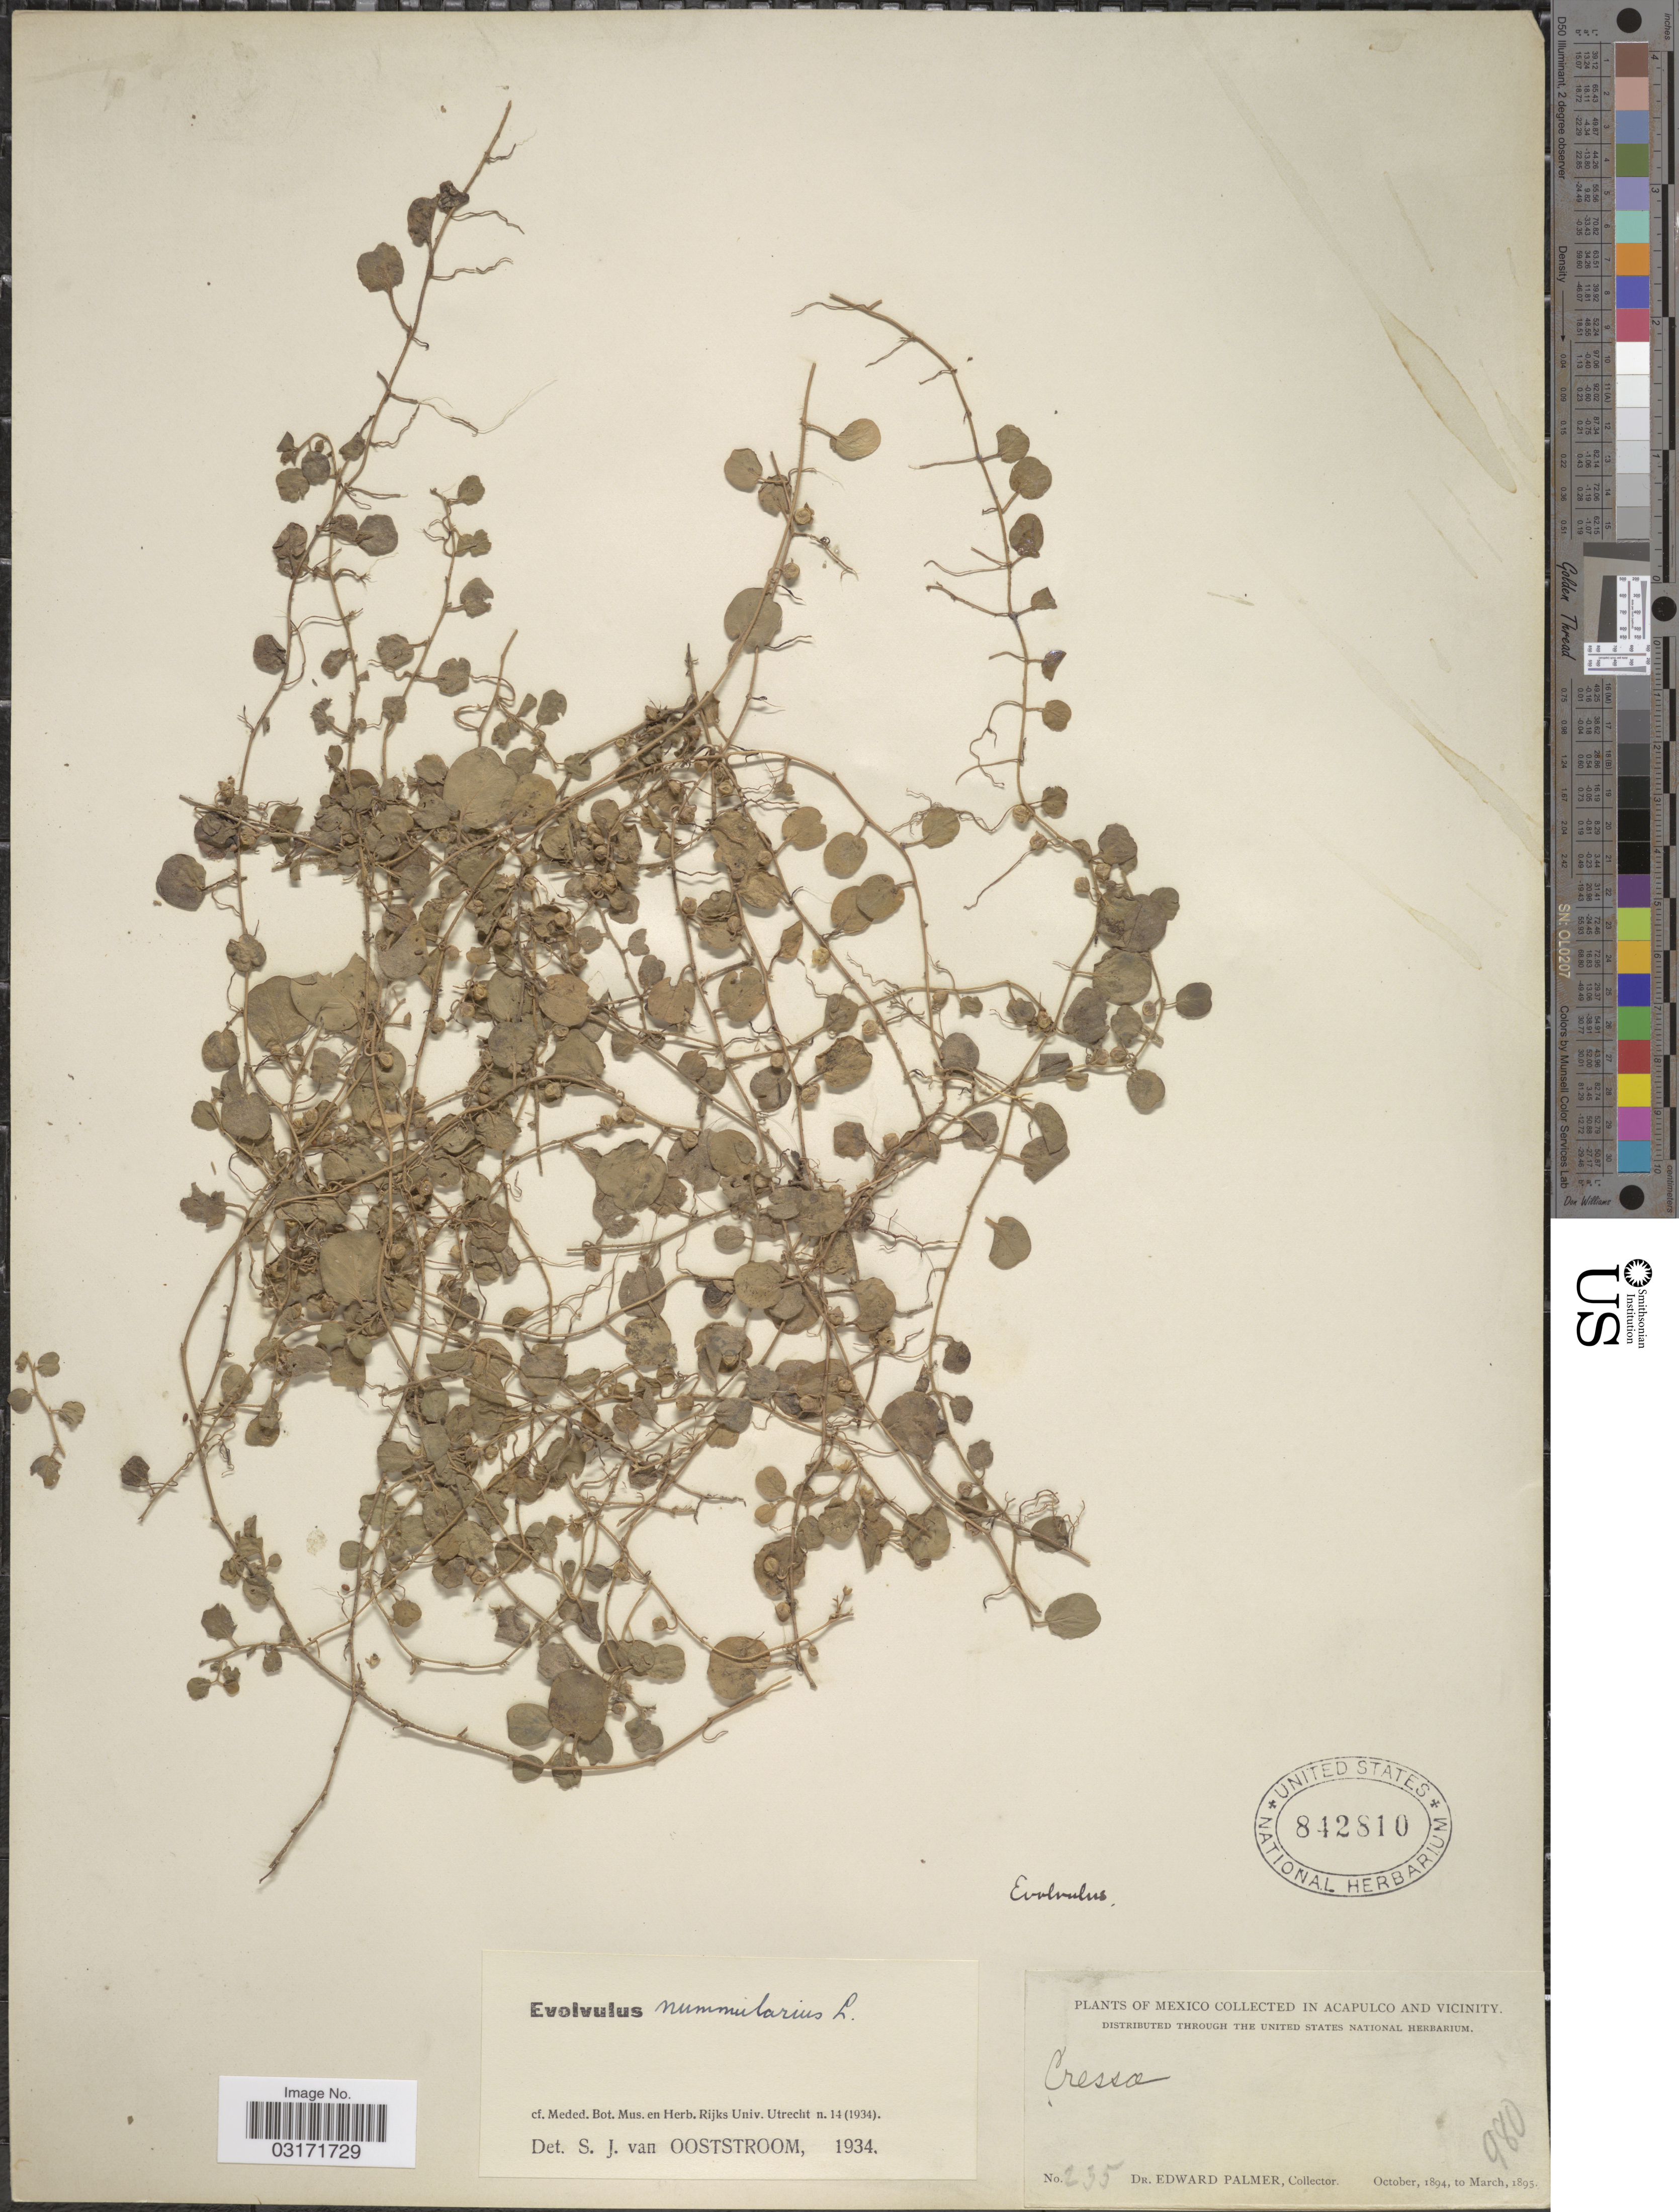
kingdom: Plantae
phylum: Tracheophyta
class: Magnoliopsida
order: Solanales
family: Convolvulaceae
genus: Evolvulus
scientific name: Evolvulus nummularius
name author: (L.) L.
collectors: E. Palmer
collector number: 235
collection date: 1894-10/1895-03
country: Mexico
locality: In Acapulco and Vicinity.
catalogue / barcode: US 842810